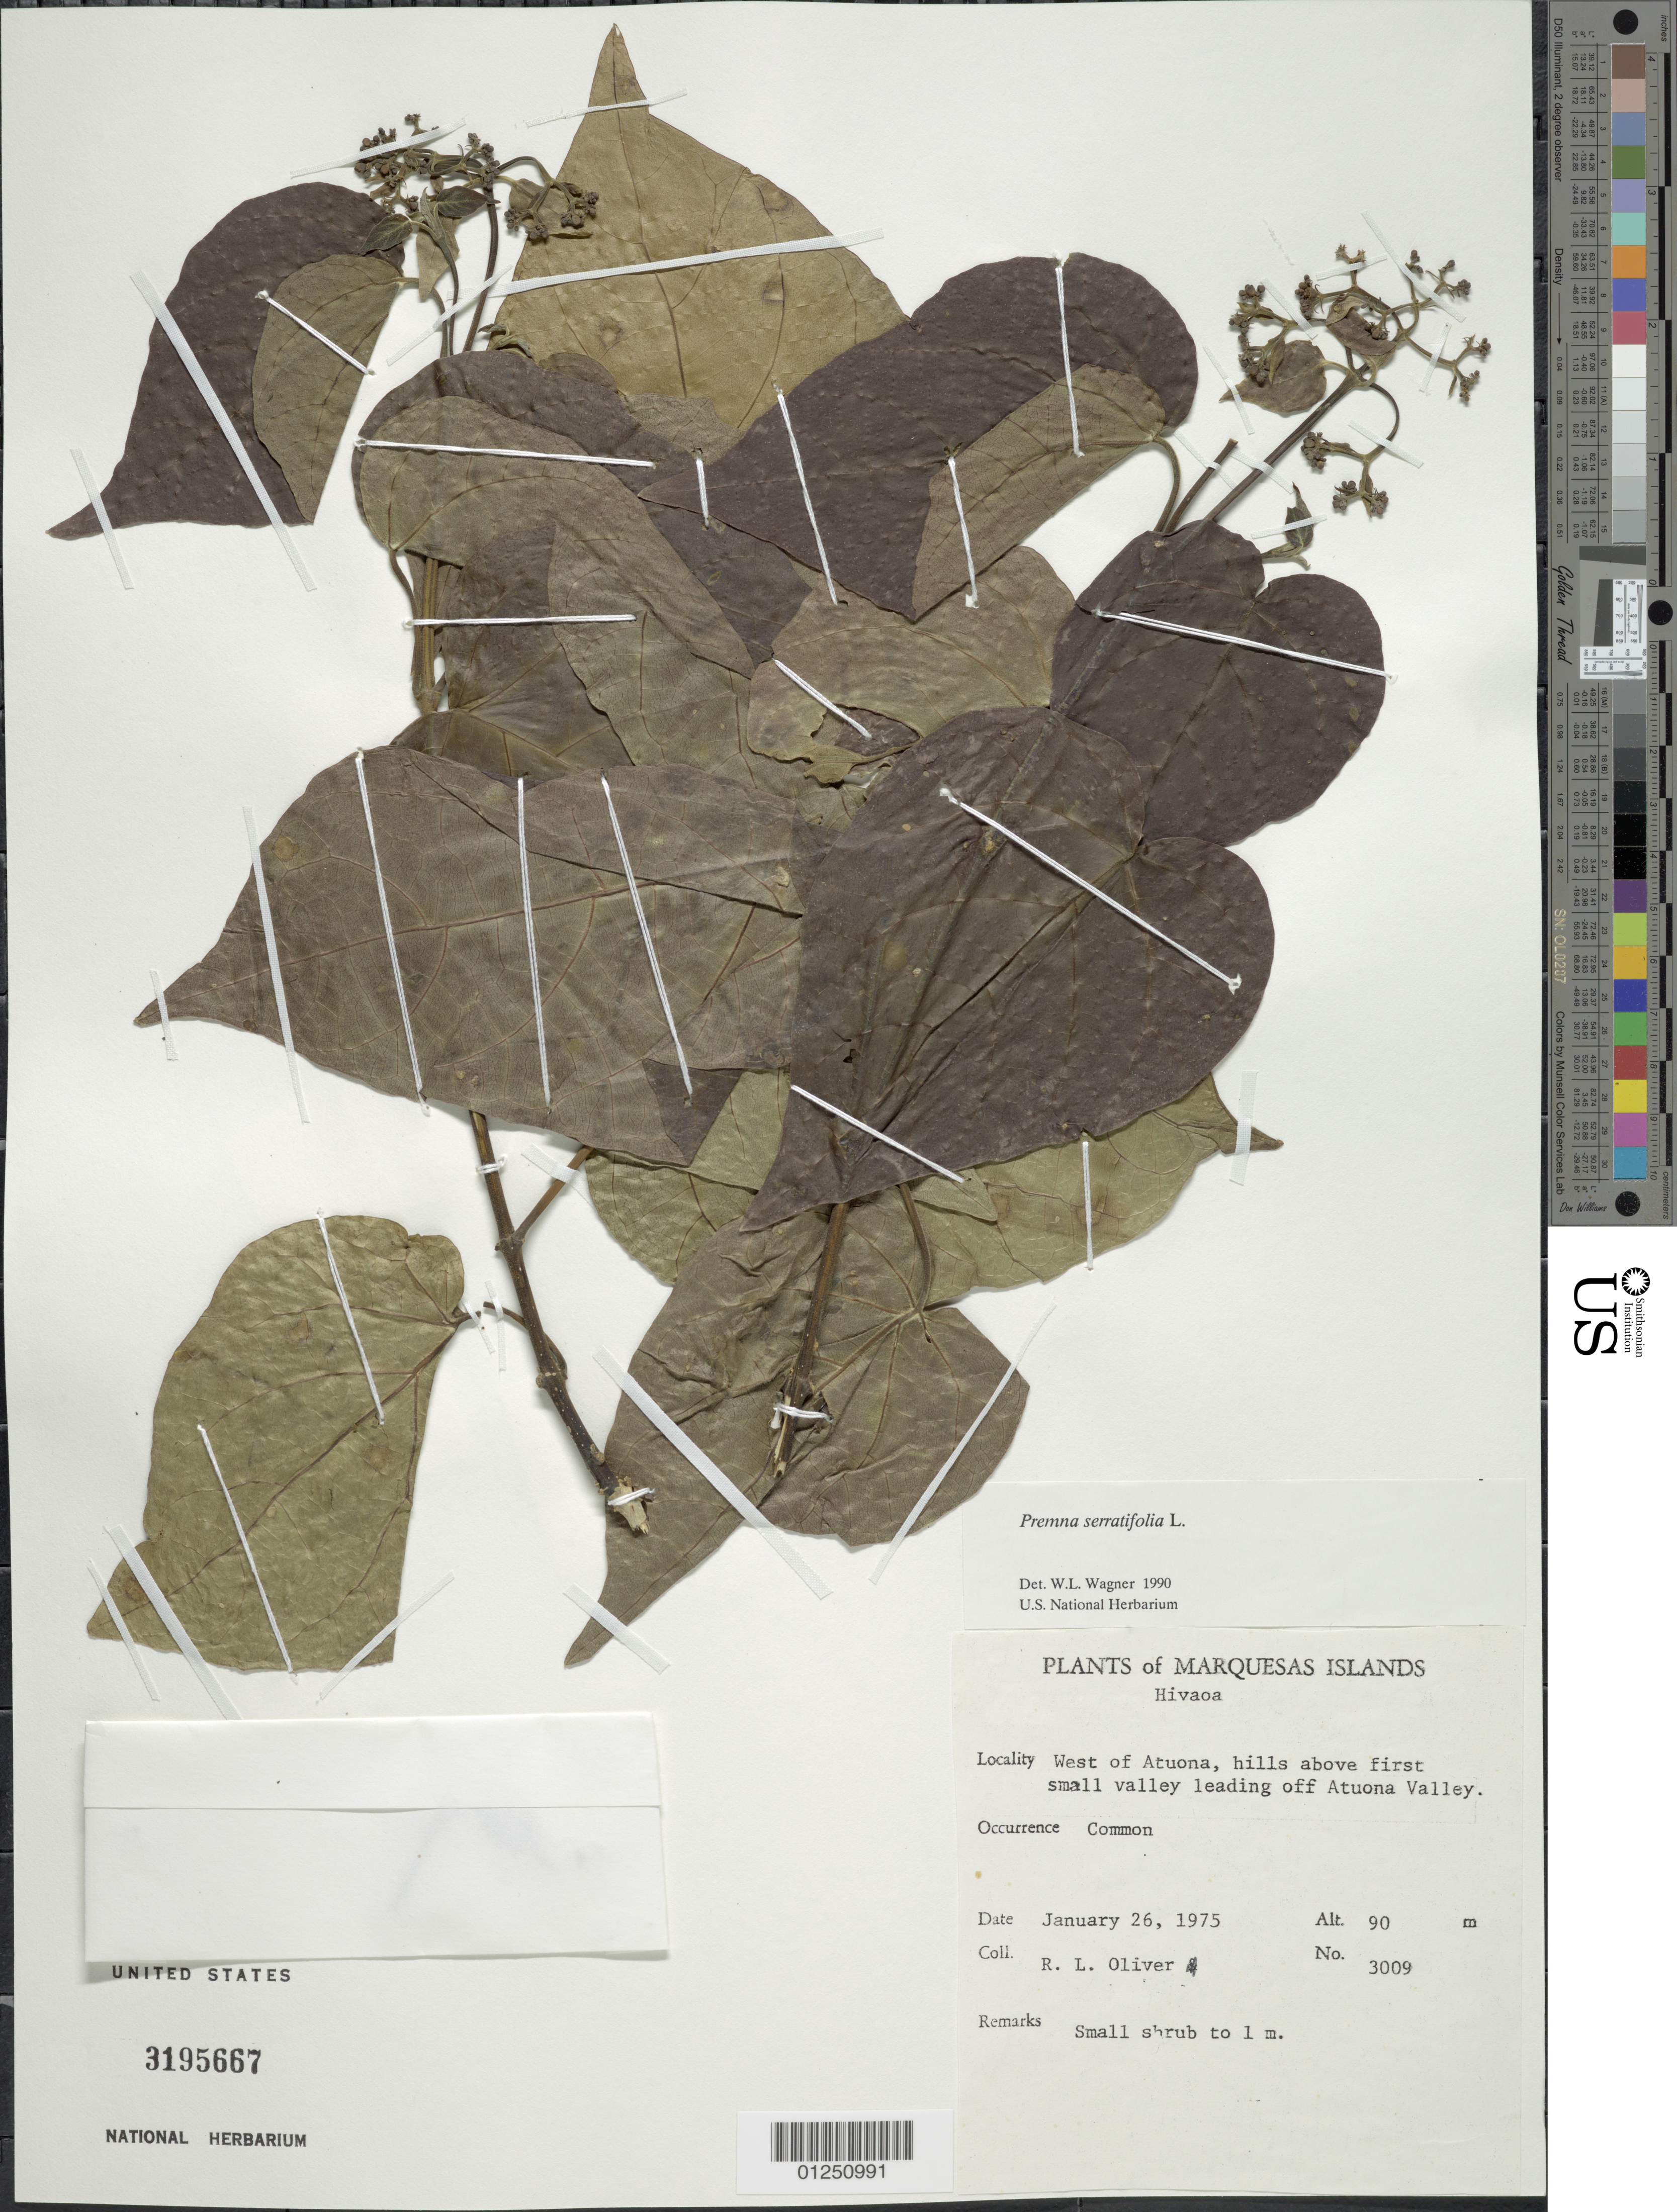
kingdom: Plantae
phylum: Tracheophyta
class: Magnoliopsida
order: Lamiales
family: Lamiaceae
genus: Premna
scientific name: Premna serratifolia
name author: L.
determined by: Wagner, W. L., (BOT), Smithsonian Institution - National Museum of Natural History (UNITED STATES)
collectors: R. L. Oliver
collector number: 3009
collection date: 1975-01-26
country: French Polynesia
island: Hiva Oa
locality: W of Atuona, hills above first small valley leading off Atuona Valley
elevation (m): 90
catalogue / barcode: US 3195667